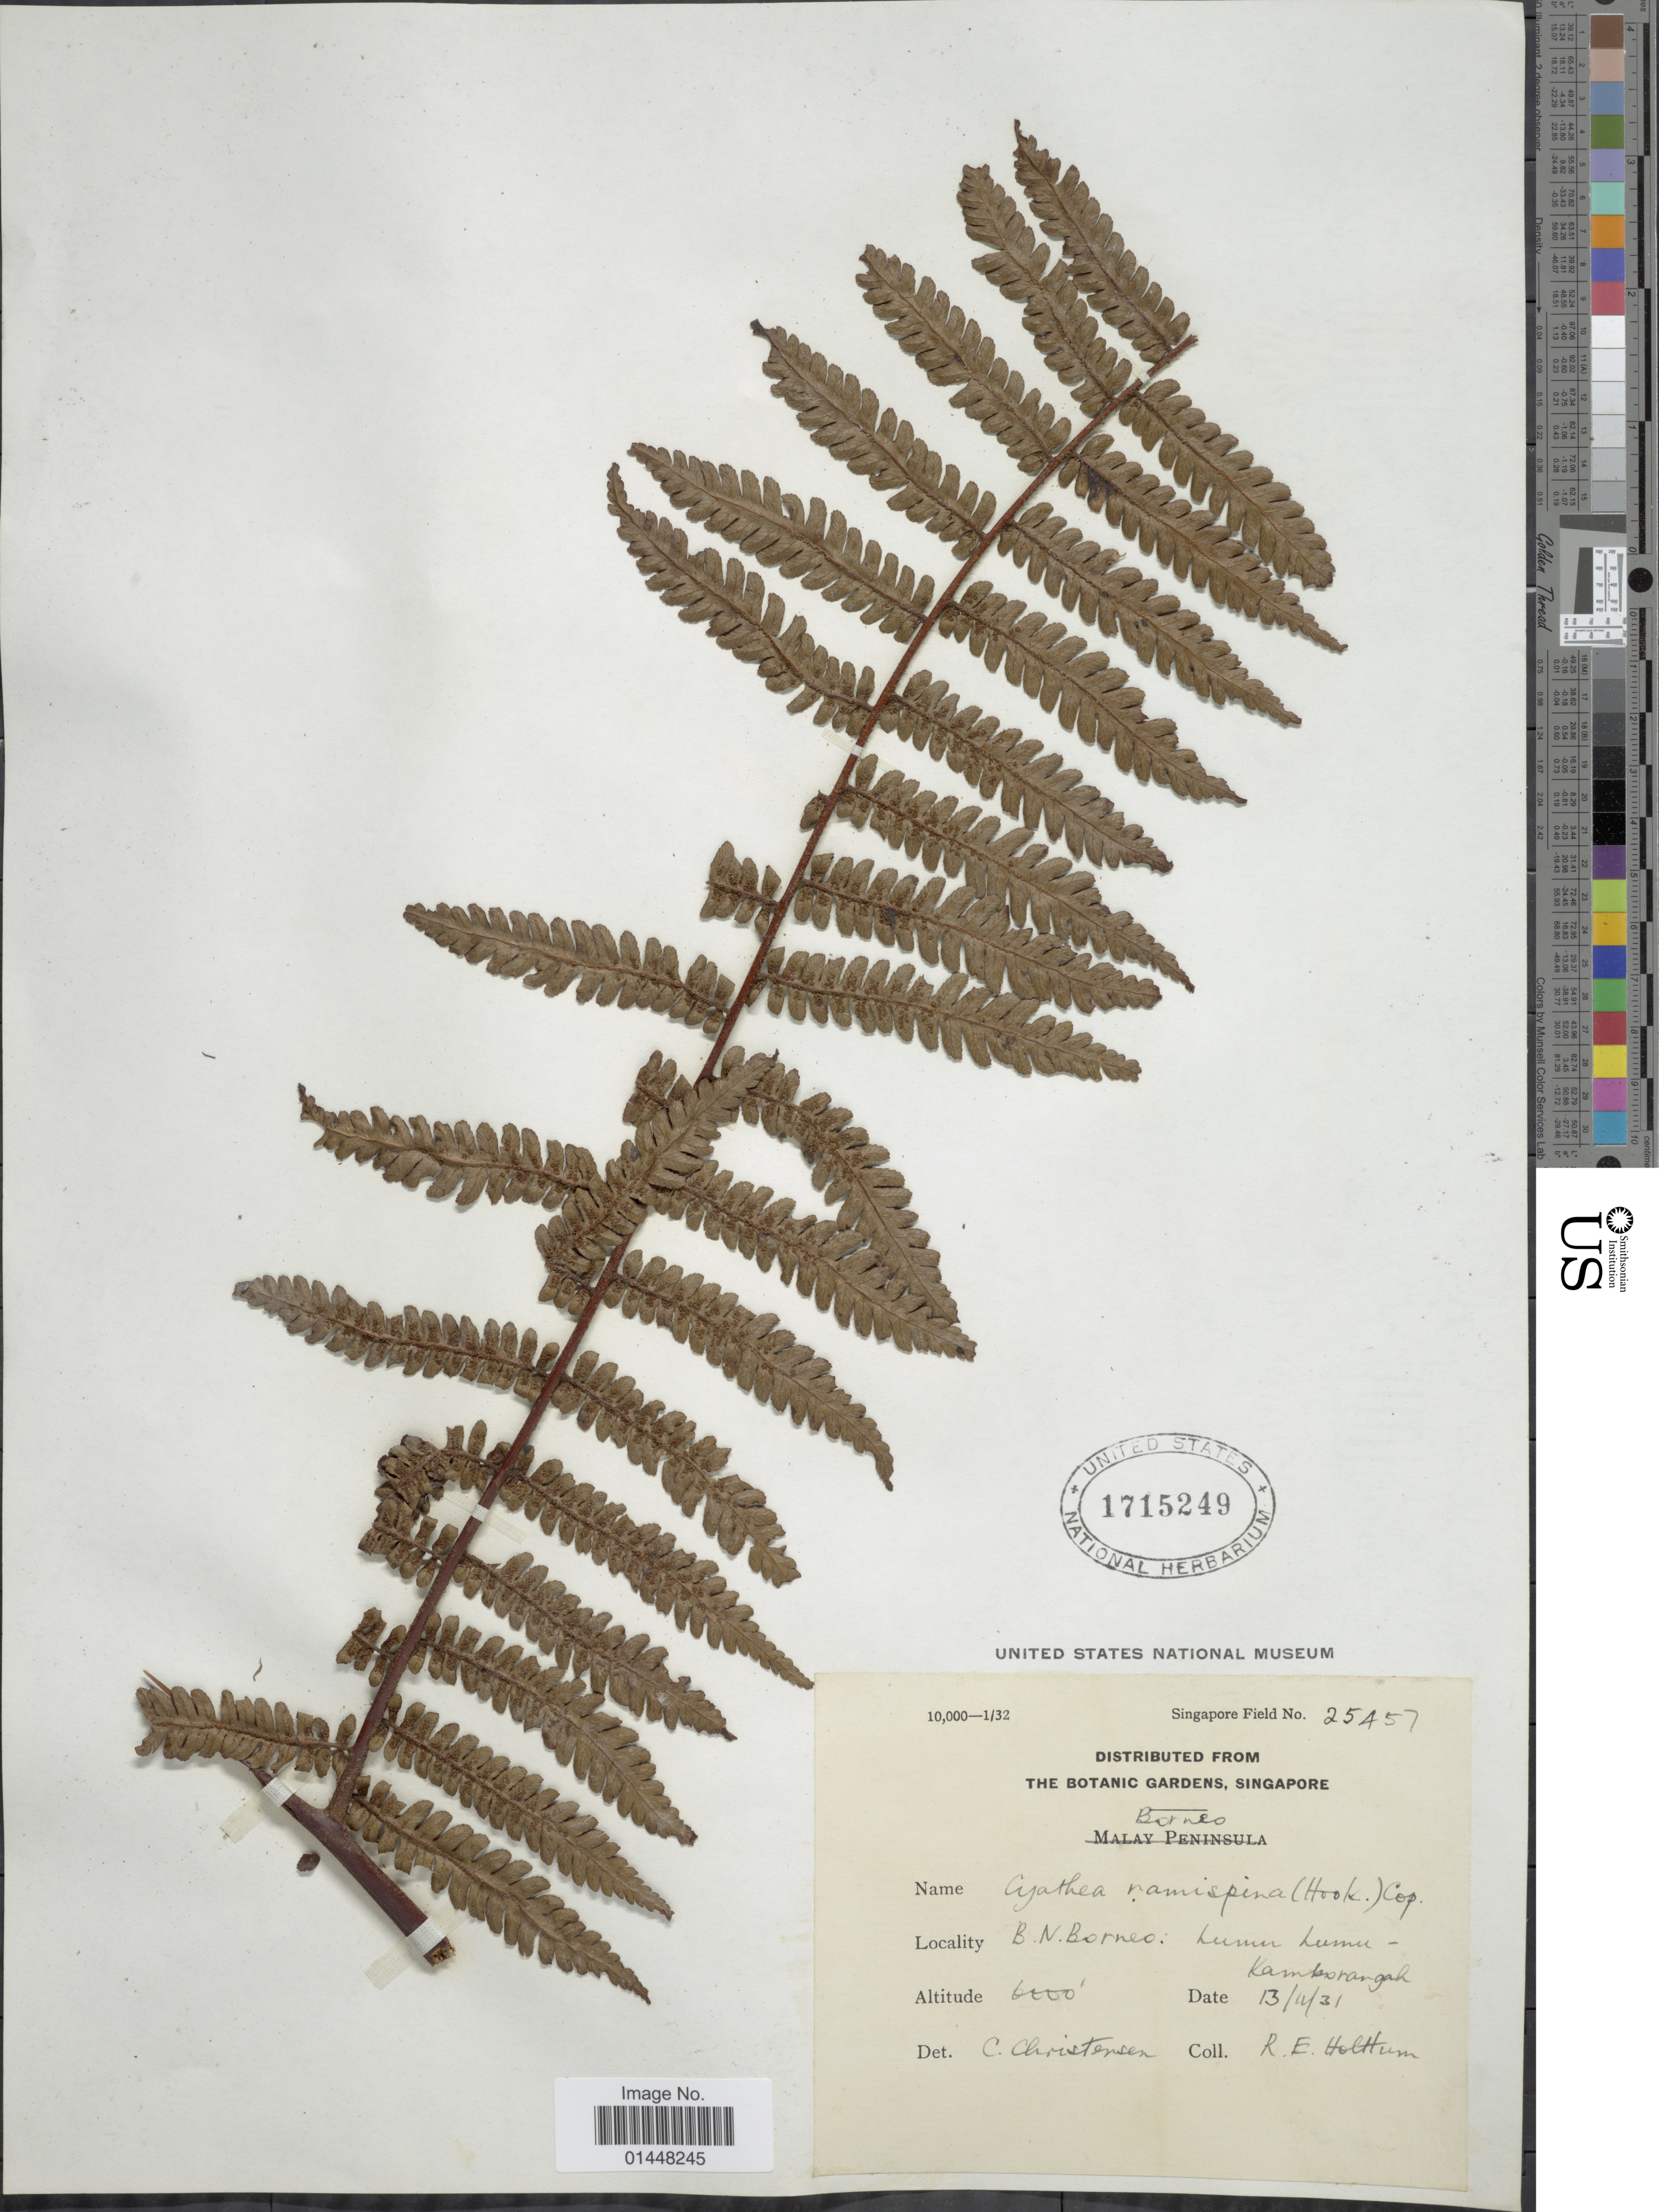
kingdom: Plantae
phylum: Tracheophyta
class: Polypodiopsida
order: Cyatheales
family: Cyatheaceae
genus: Gymnosphaera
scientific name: Gymnosphaera ramispina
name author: (Hook.) Copel.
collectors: R. E. Holttum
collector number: Singapore Field 25457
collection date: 1931-11-13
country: Malaysia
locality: B. N. Borneo. Lumu Lumu - Kamborangah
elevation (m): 1829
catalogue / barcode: US 1715249